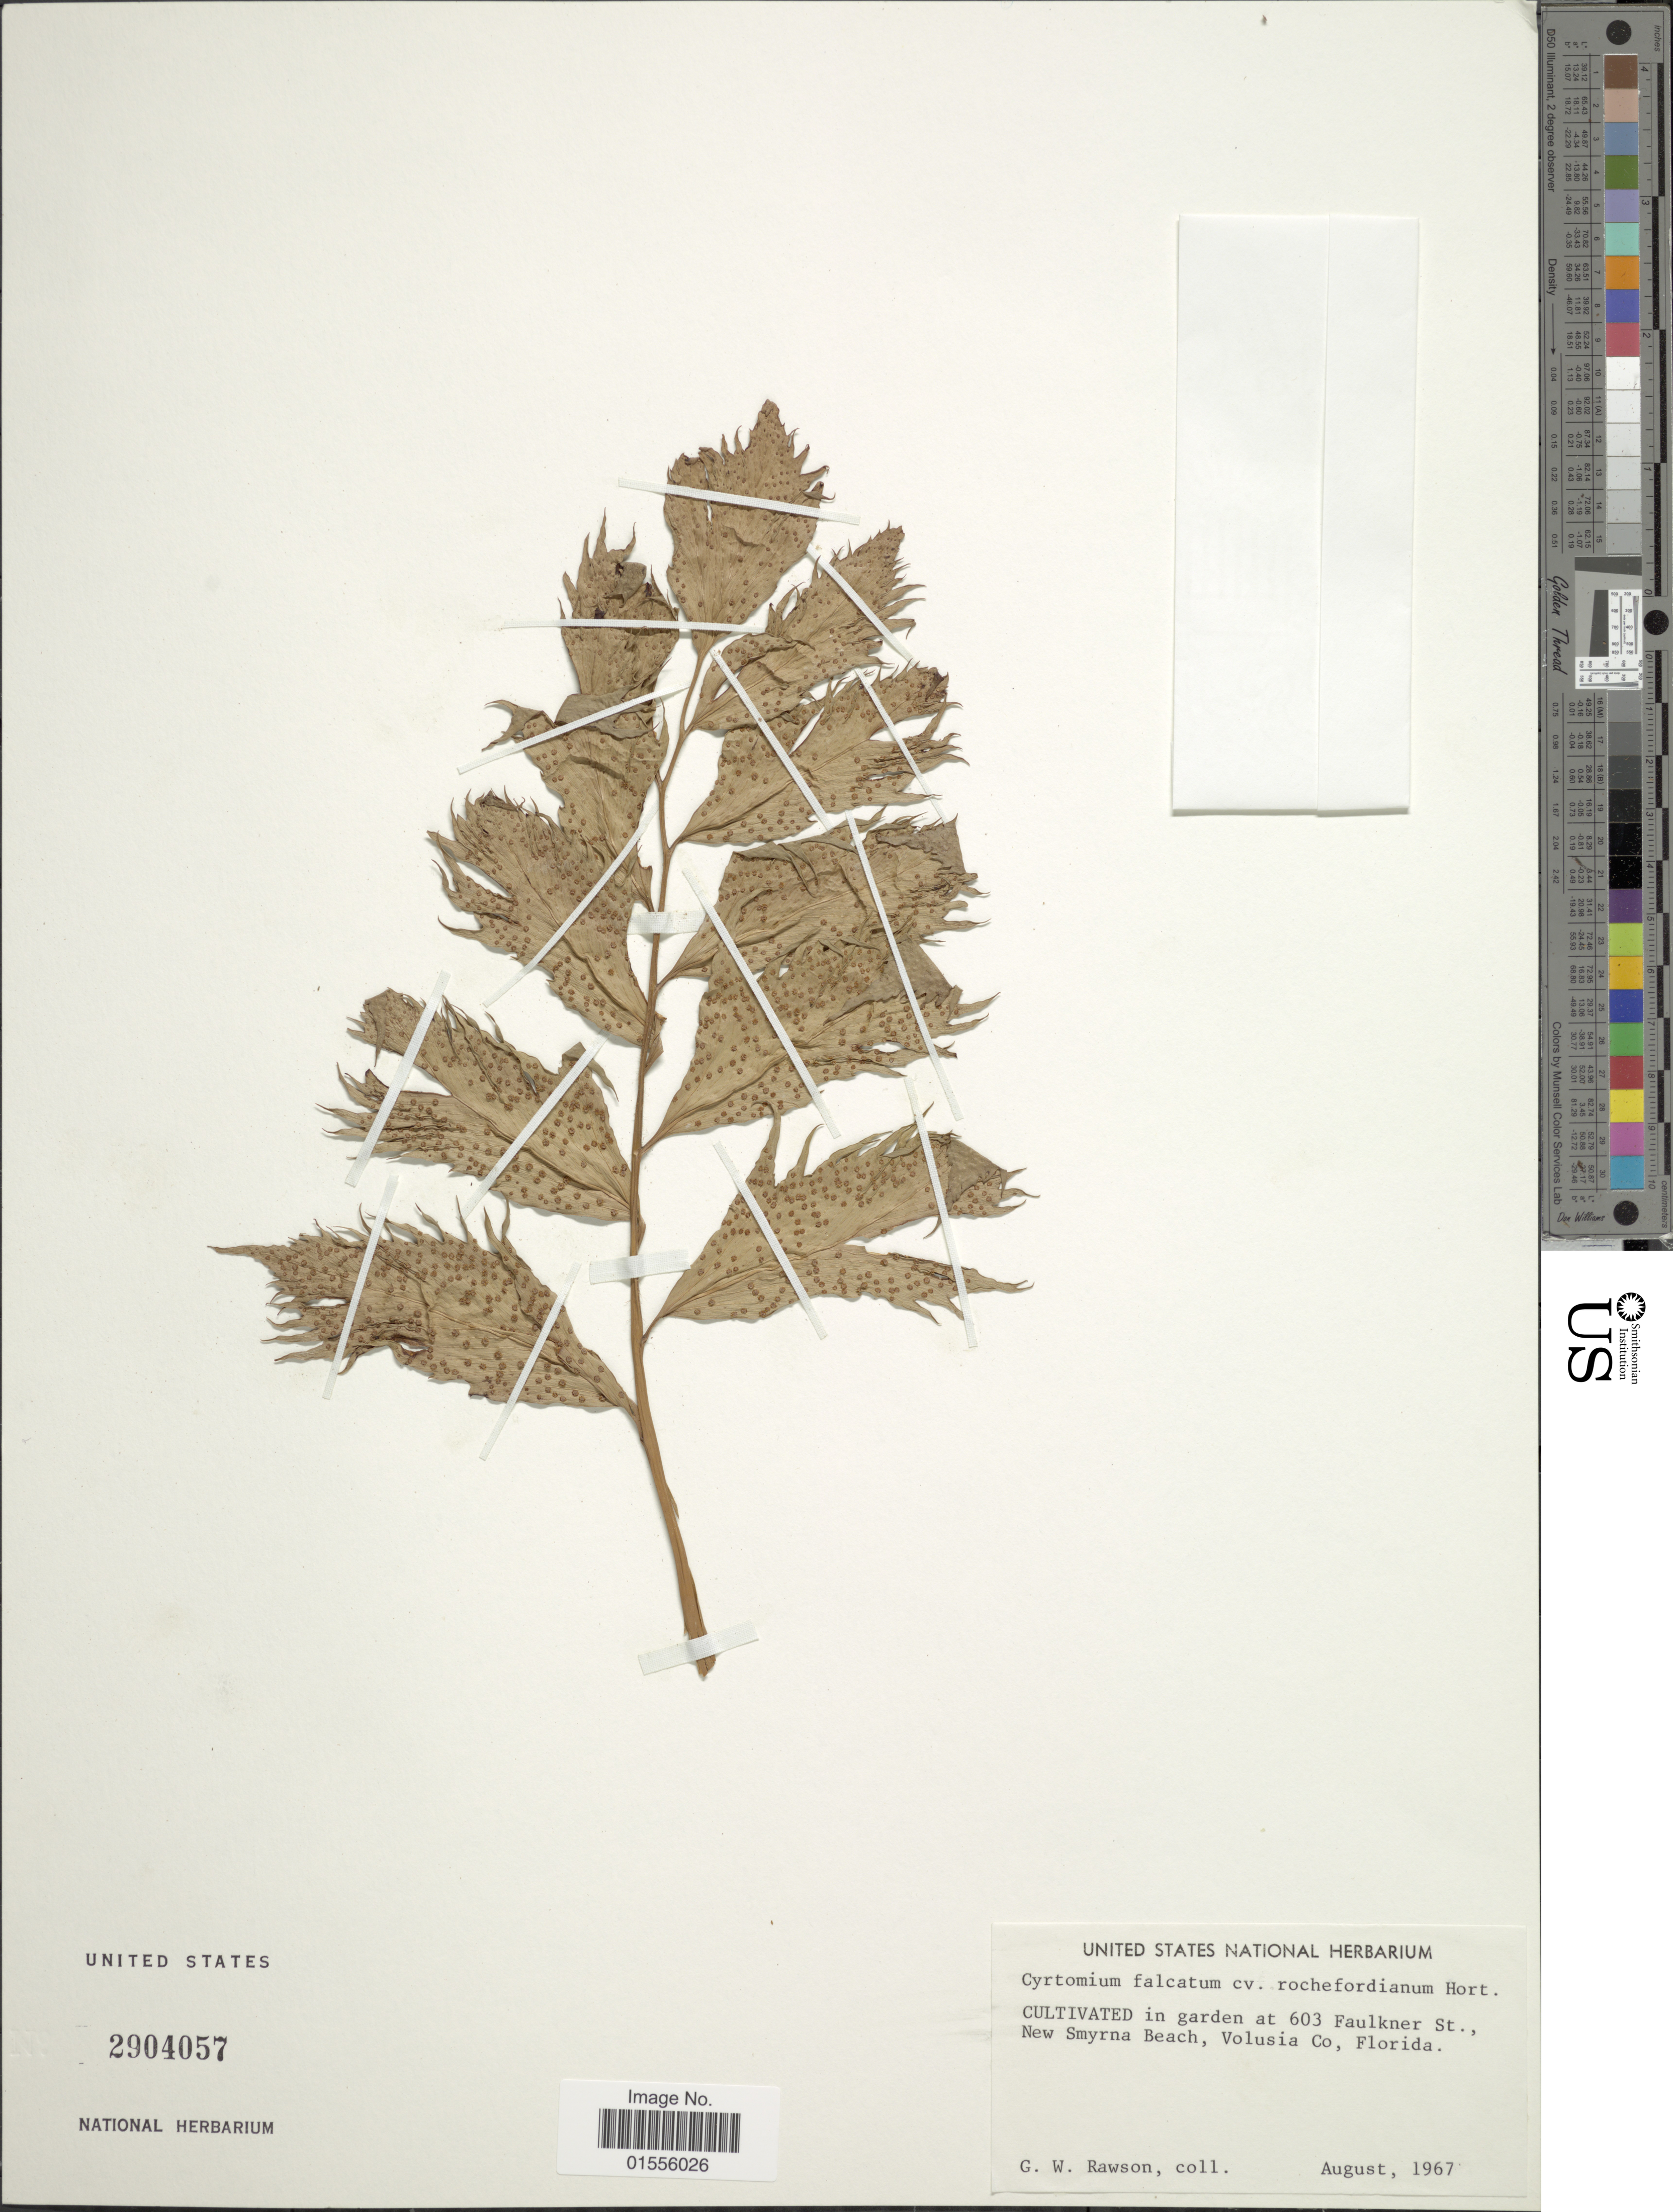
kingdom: Plantae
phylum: Tracheophyta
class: Polypodiopsida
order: Polypodiales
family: Dryopteridaceae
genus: Cyrtomium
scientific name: Cyrtomium falcatum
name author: (L. f.) C. Presl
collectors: G. W. Rawson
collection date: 1967-08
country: United States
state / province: Florida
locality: Cultivated in garden at 603 Faulkner St., New Smyrna Beach, Volusia Co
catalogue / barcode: US 2904057